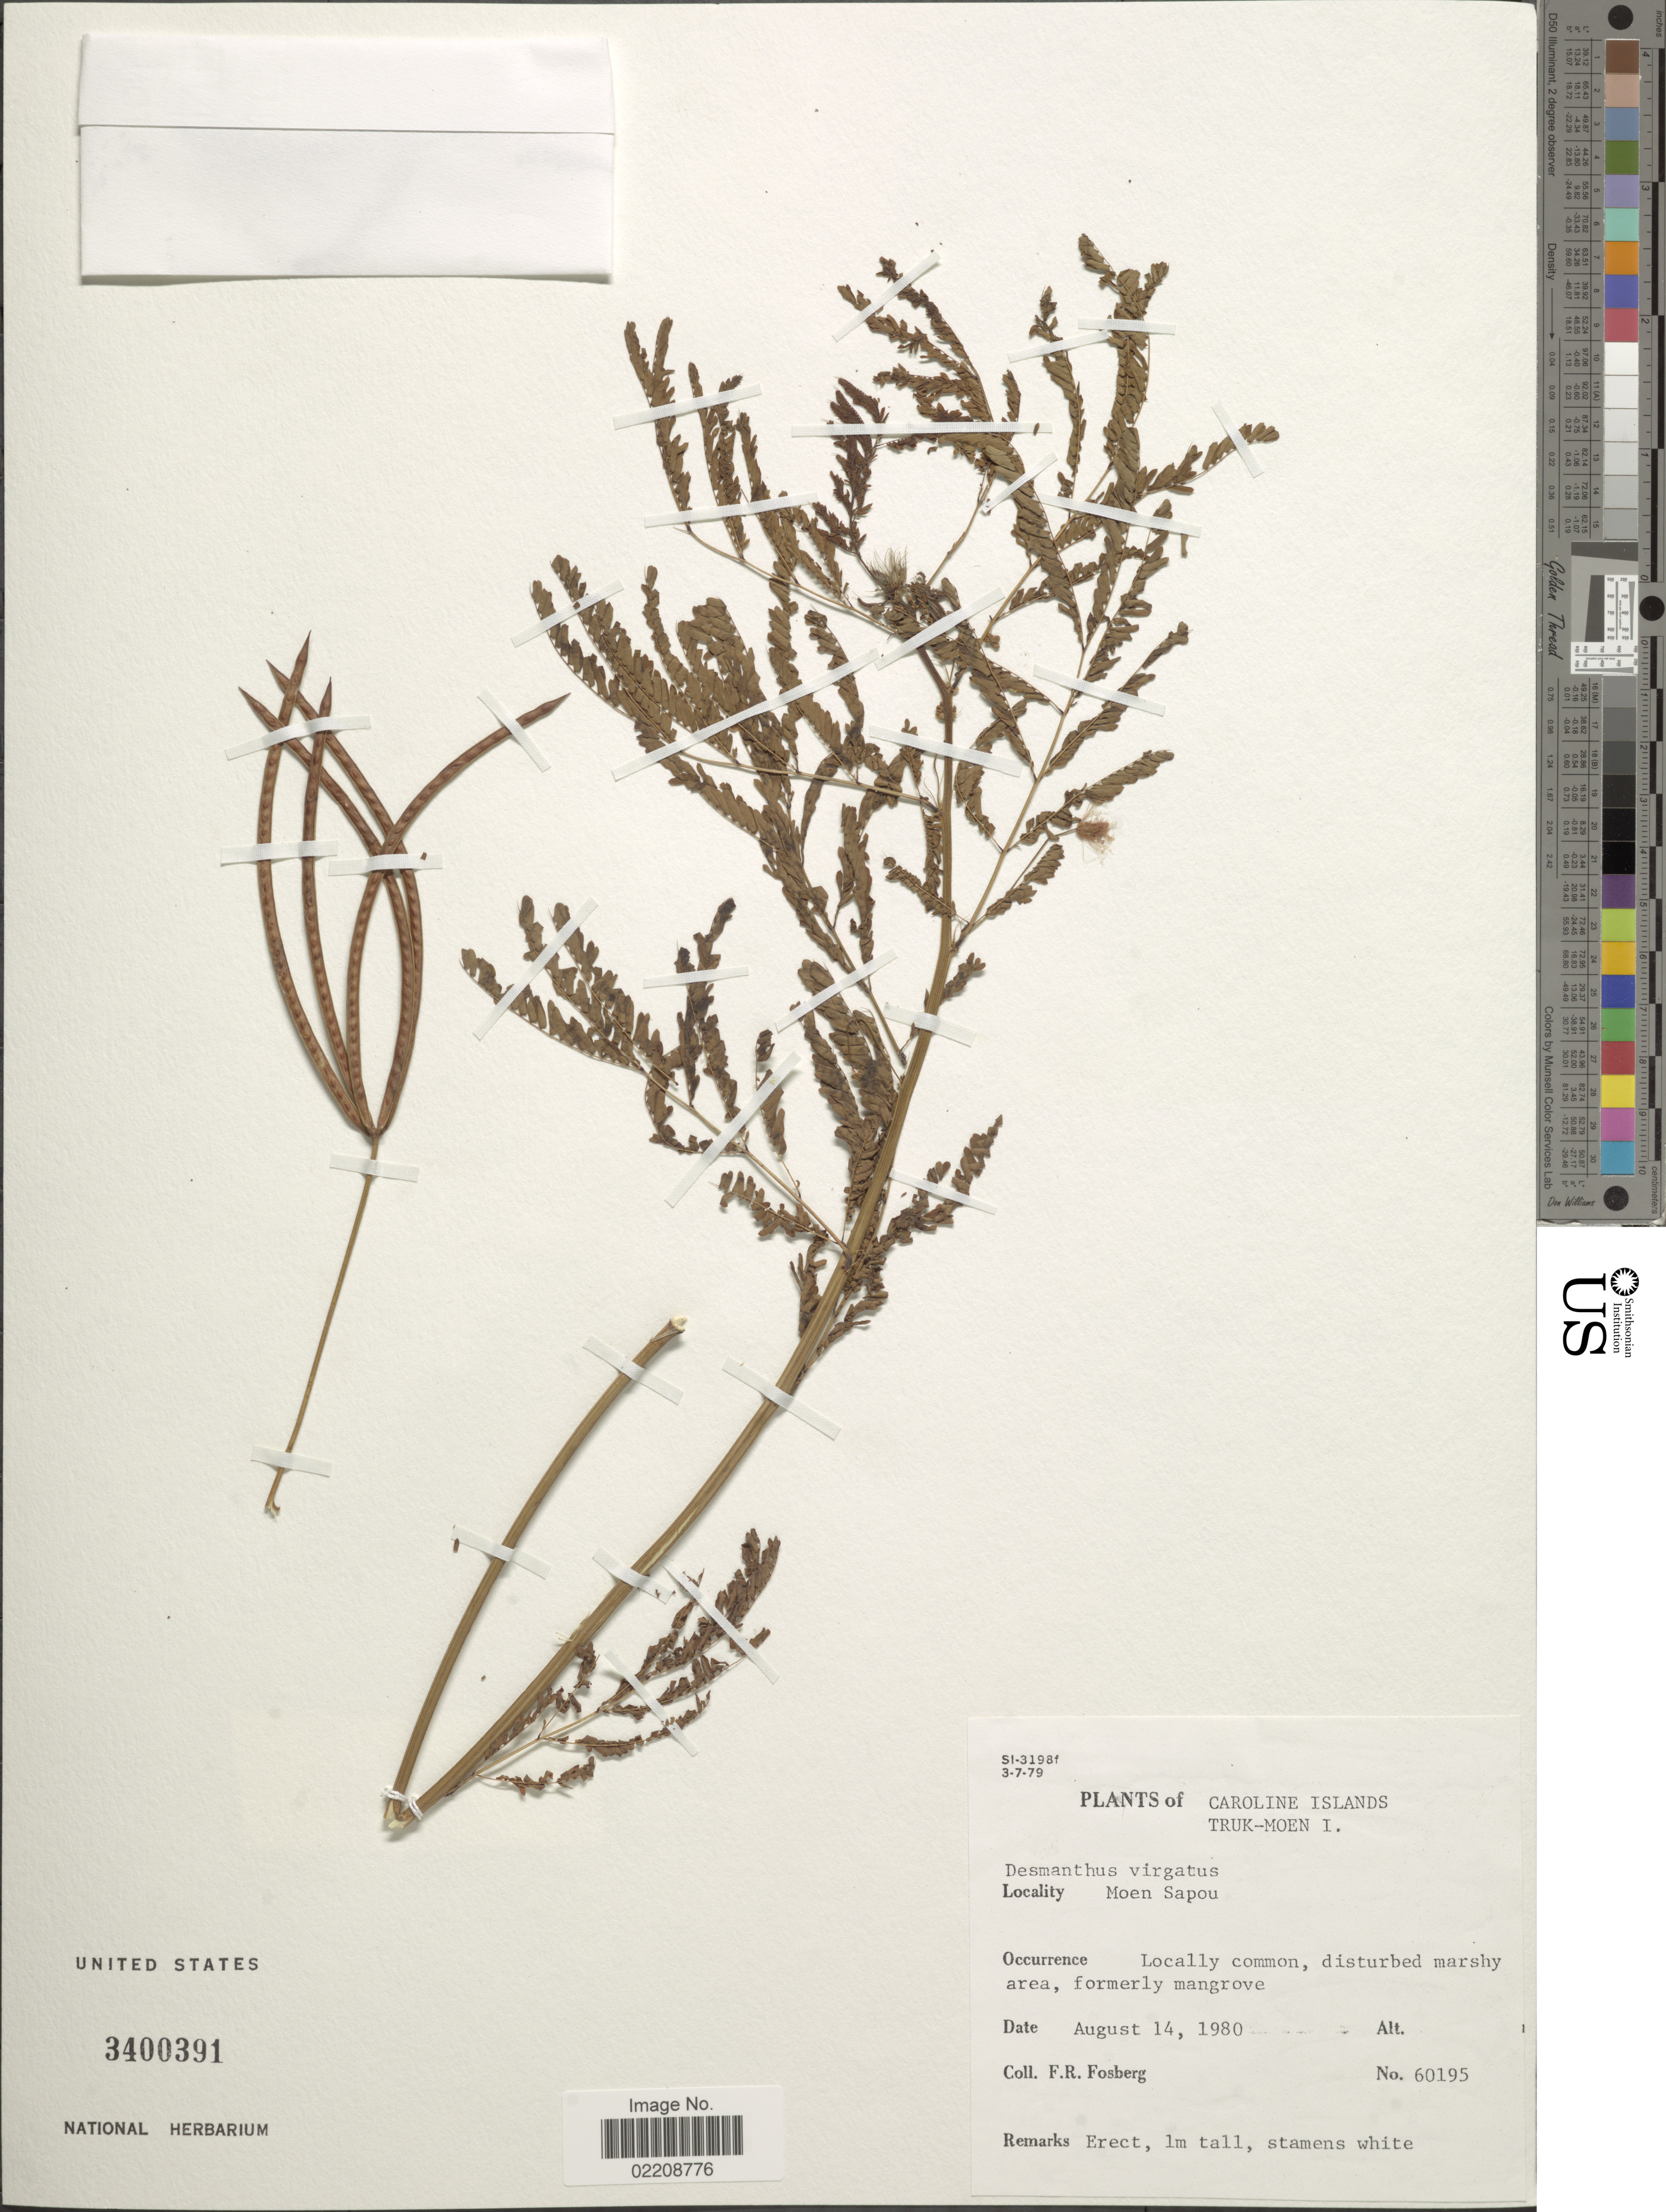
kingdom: Plantae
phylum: Tracheophyta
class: Magnoliopsida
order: Fabales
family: Fabaceae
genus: Desmanthus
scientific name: Desmanthus pernambucanus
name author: (L.) Thell.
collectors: F. R. Fosberg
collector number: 60195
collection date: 1980-08-14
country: Micronesia, Federated States of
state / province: Truk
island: Moen [Wono]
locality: Caroline Islands, Truk-Moen I., Moen Sapou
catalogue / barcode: US 3400391